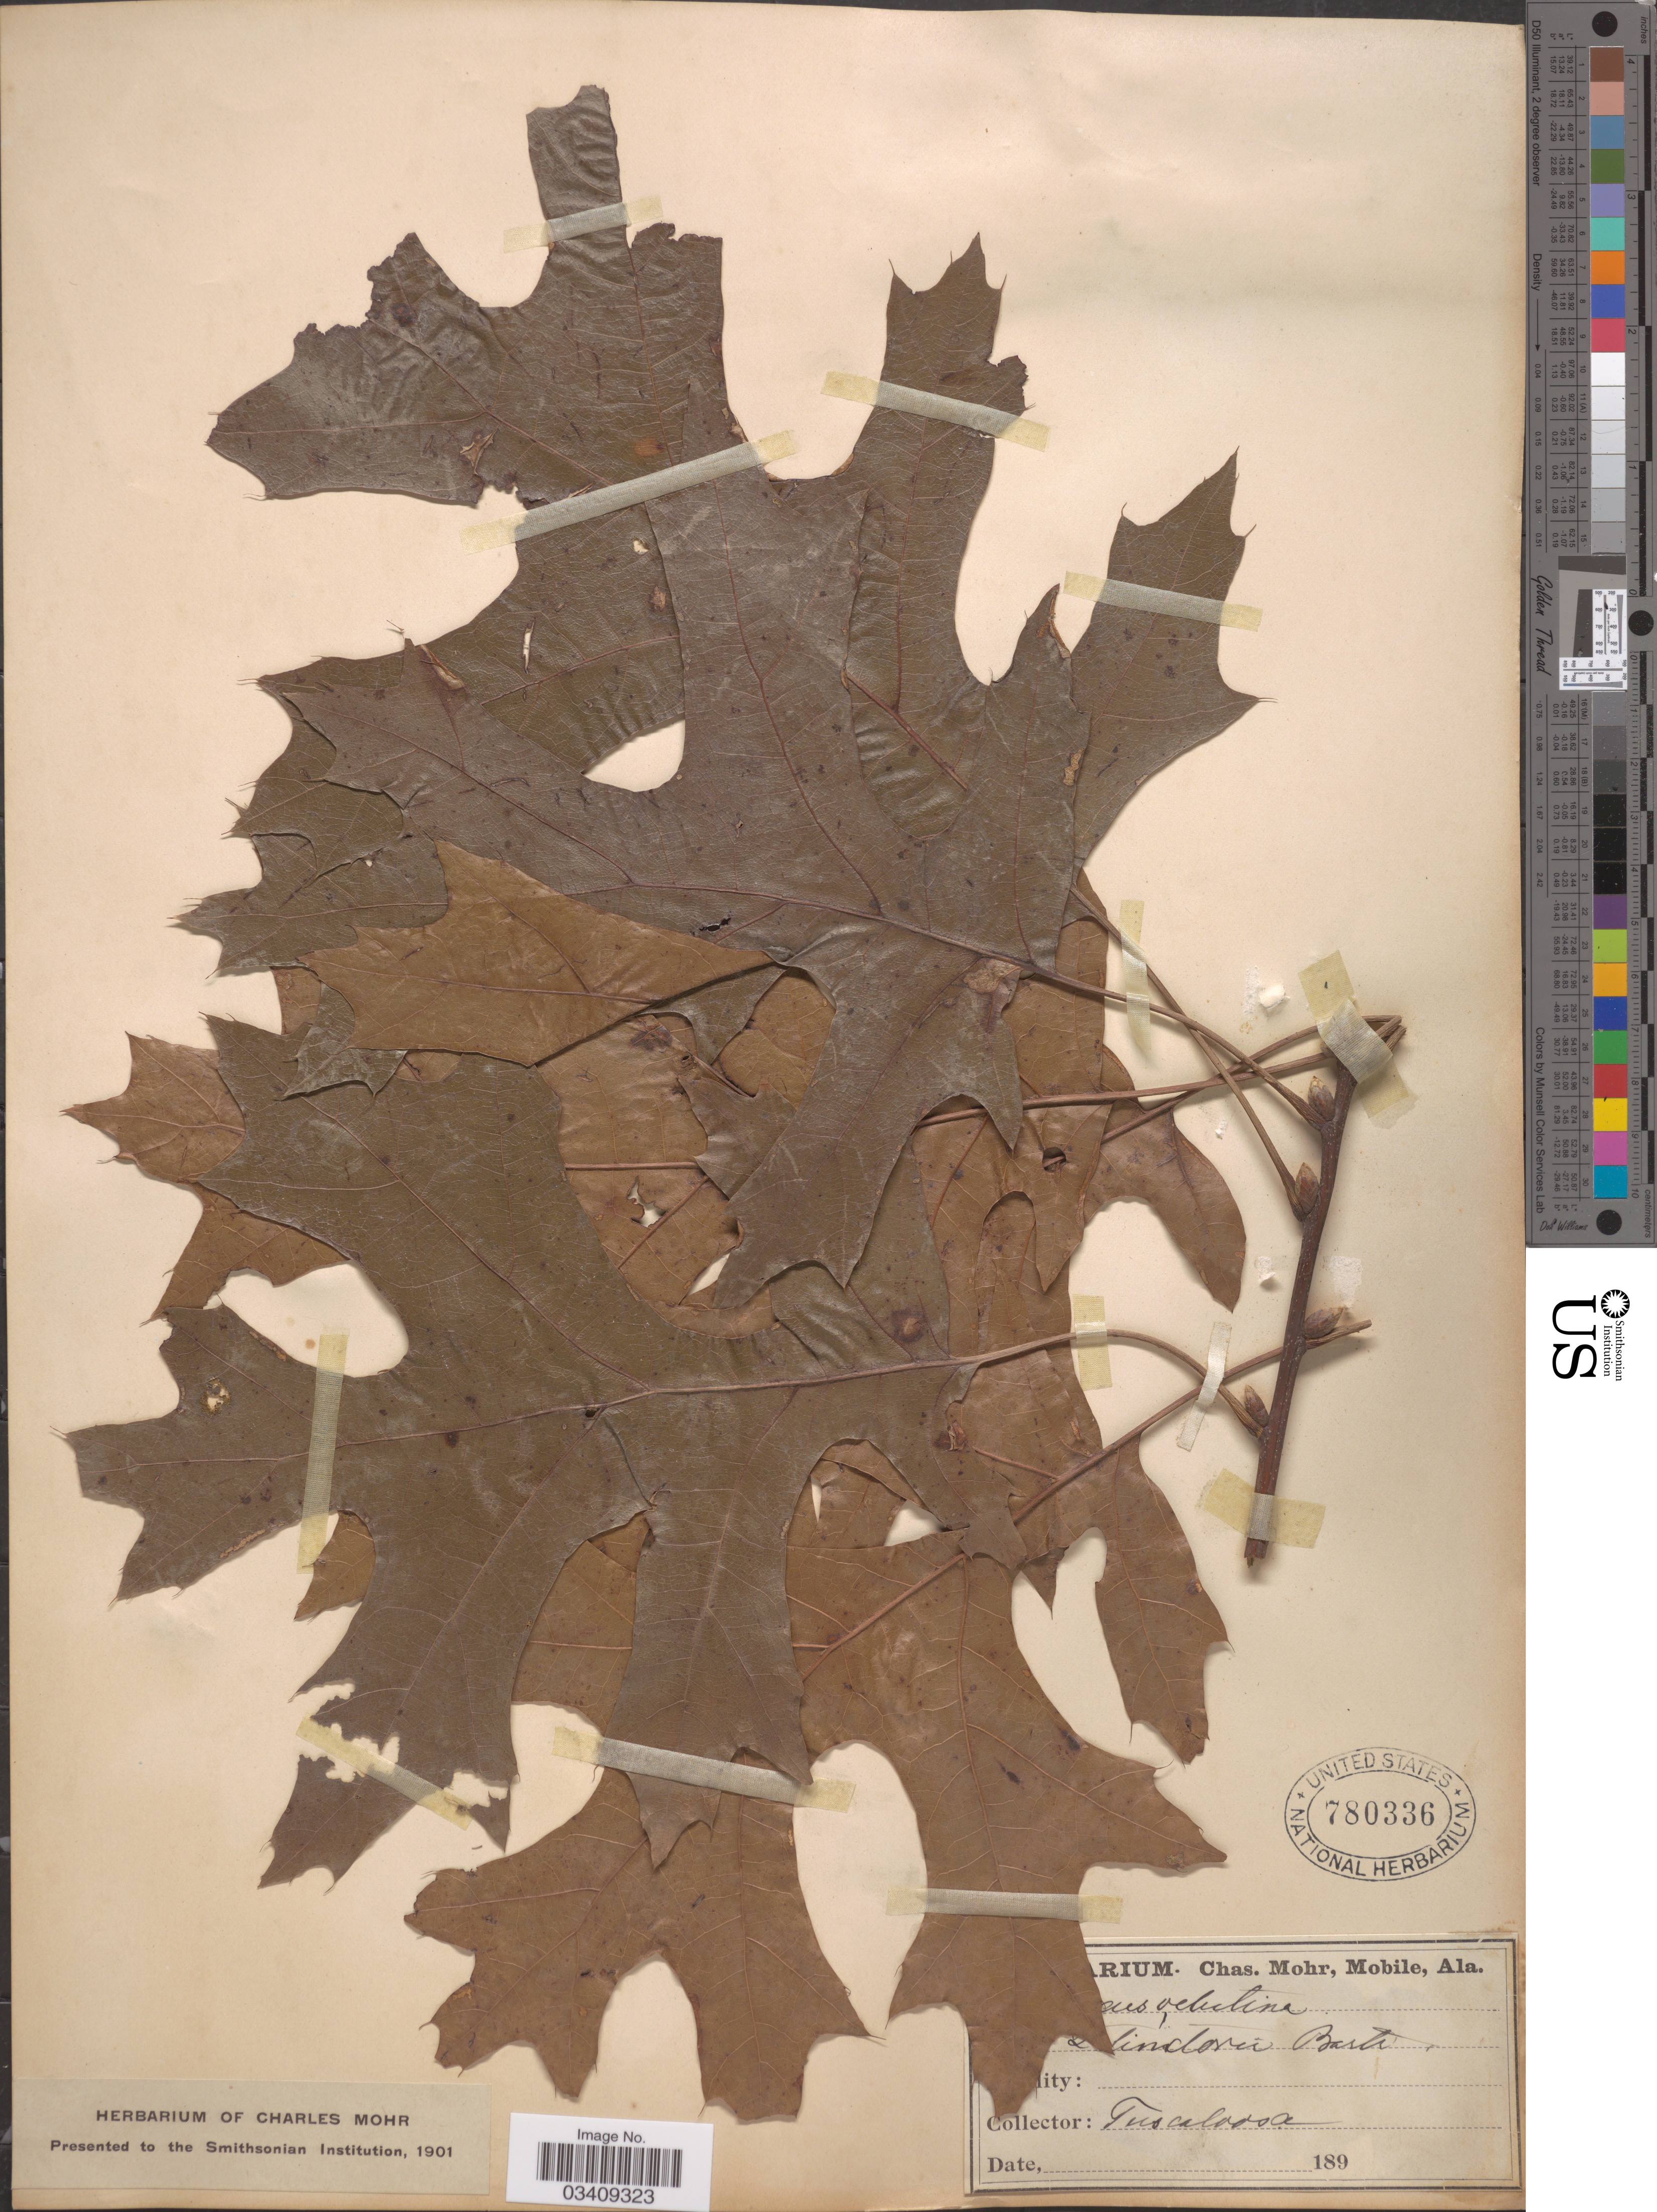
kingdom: Plantae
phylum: Tracheophyta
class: Magnoliopsida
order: Fagales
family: Fagaceae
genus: Quercus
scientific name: Quercus velutina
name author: Lam.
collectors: ex herb. Charles Mohr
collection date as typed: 189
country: United States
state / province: Alabama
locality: Tuscaloosa.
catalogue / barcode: US 780336